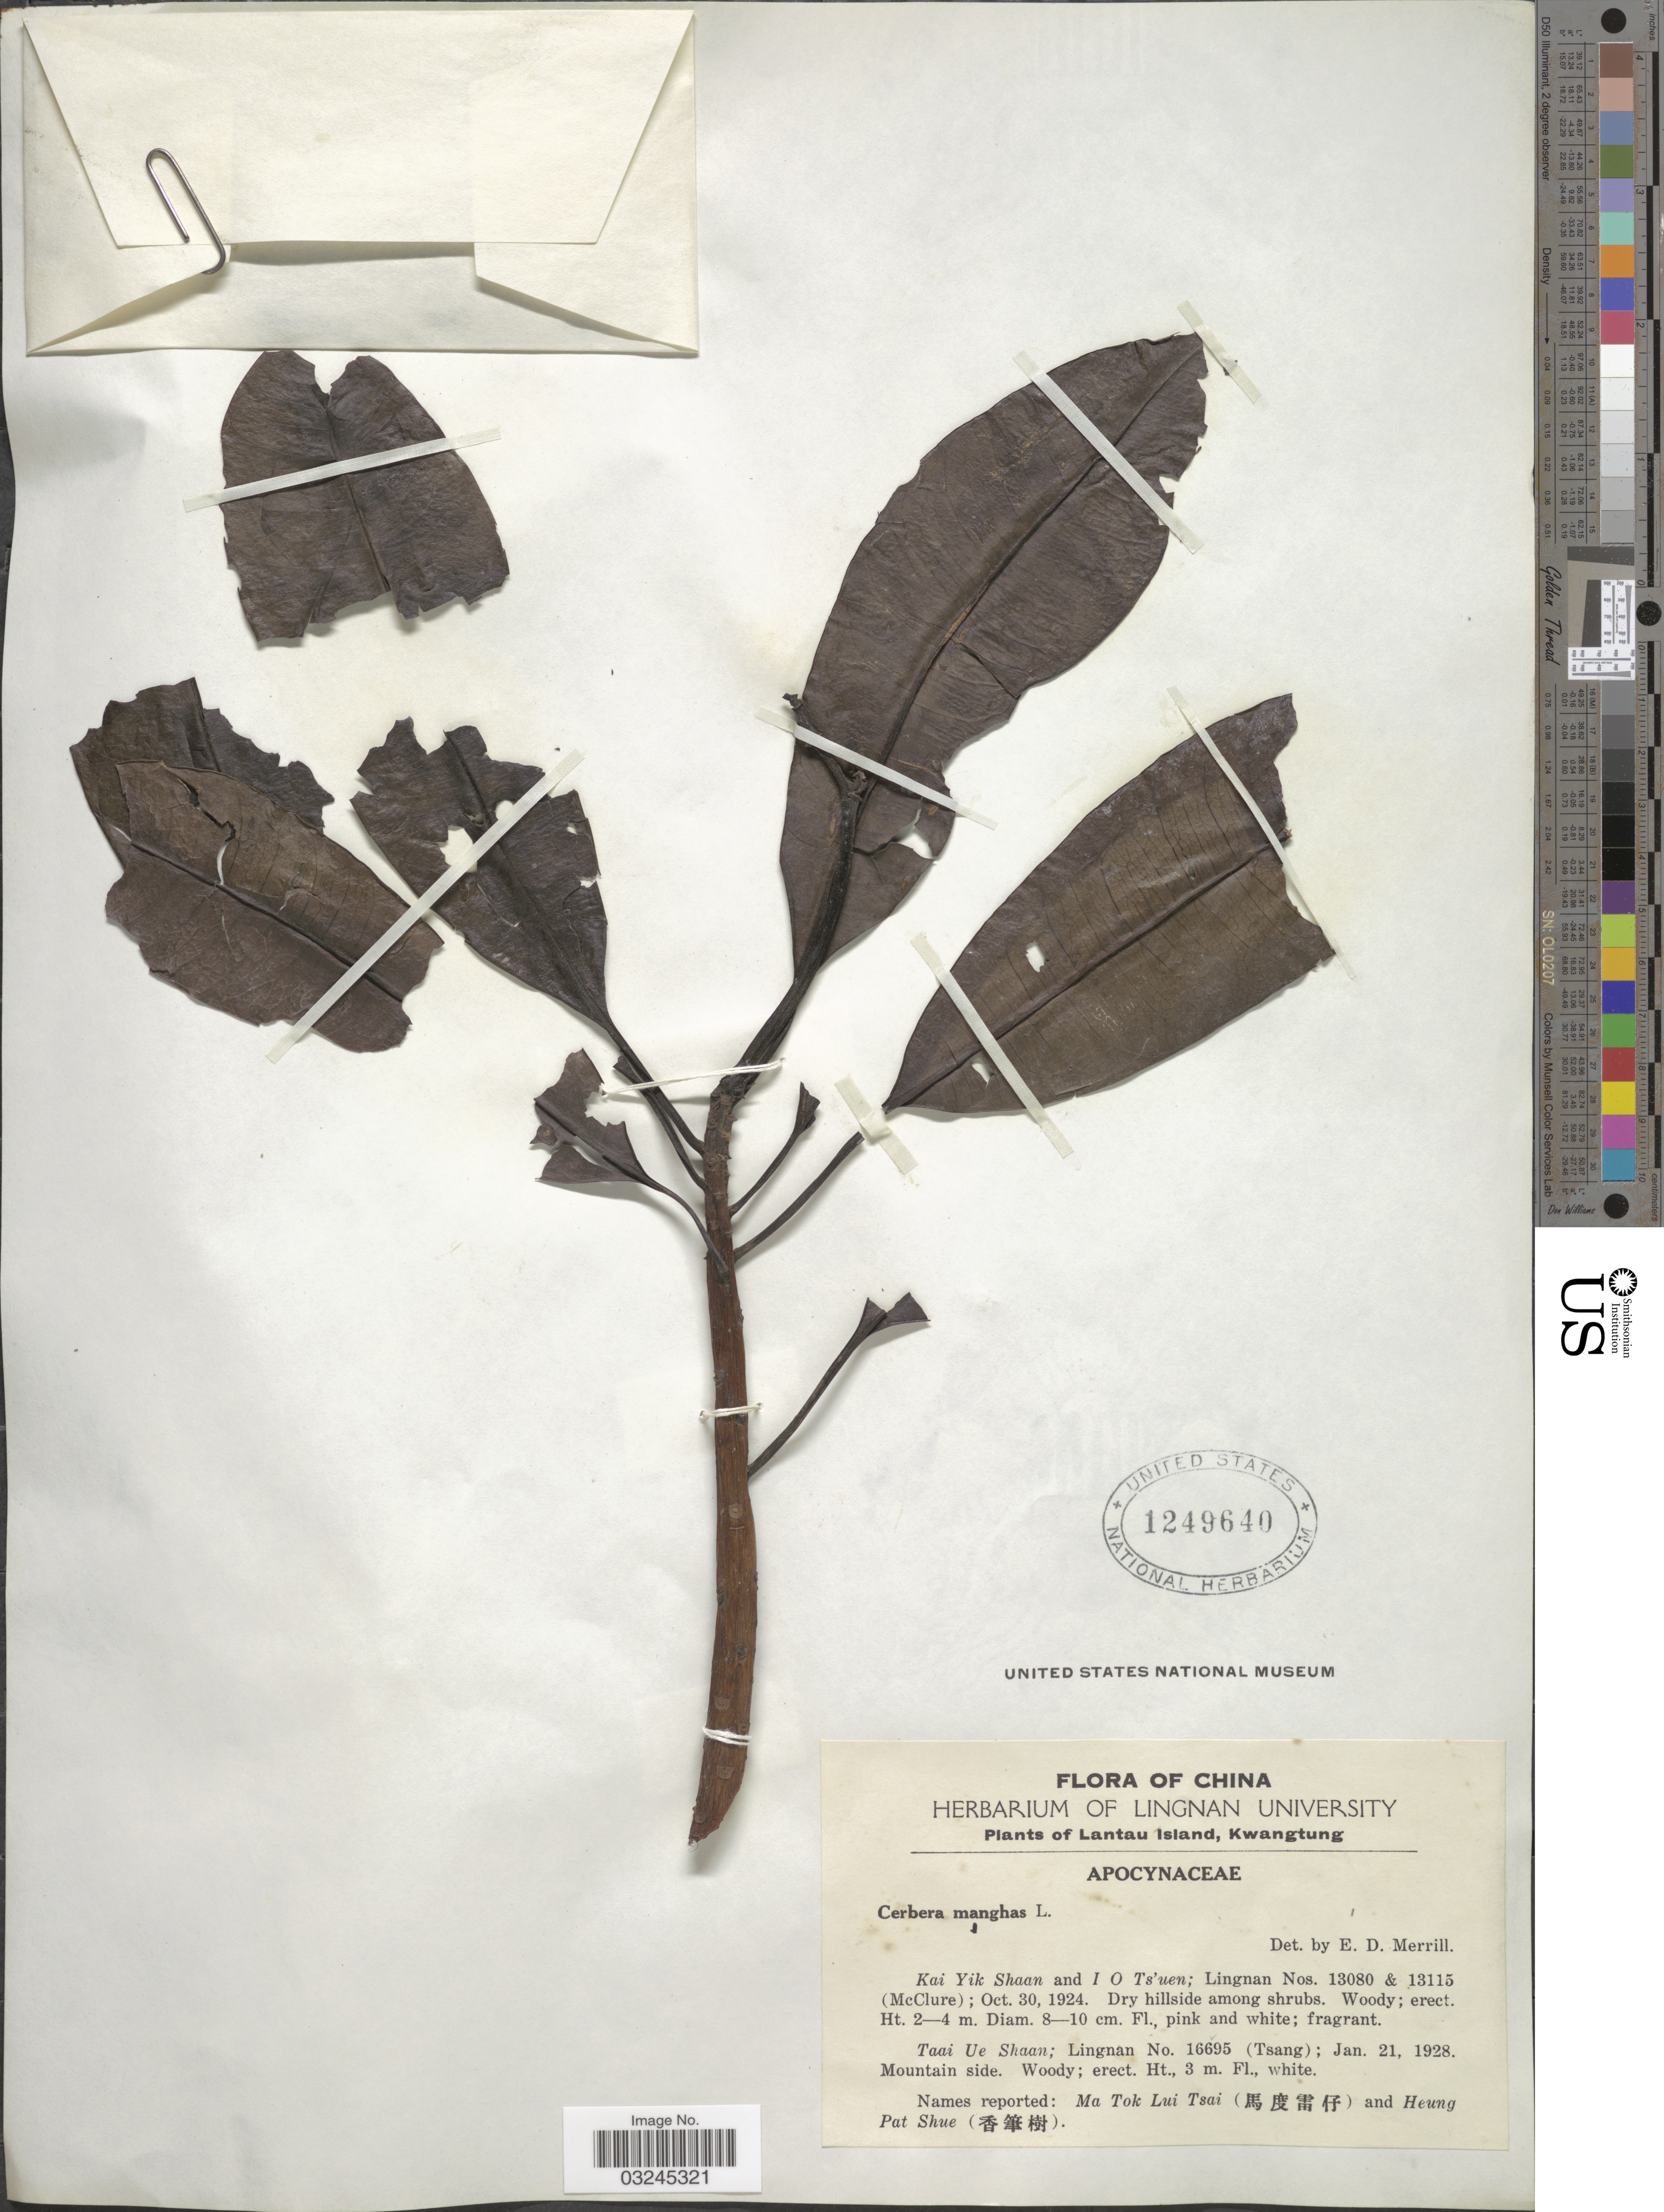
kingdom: Plantae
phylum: Tracheophyta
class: Magnoliopsida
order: Gentianales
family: Apocynaceae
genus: Cerbera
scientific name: Cerbera manghas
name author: L.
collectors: -. T'sang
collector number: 16695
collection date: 1928-01-21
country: China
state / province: Guangdong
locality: Lantau Island. Taai Ue Shaan; Lingnan.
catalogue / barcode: US 1249640